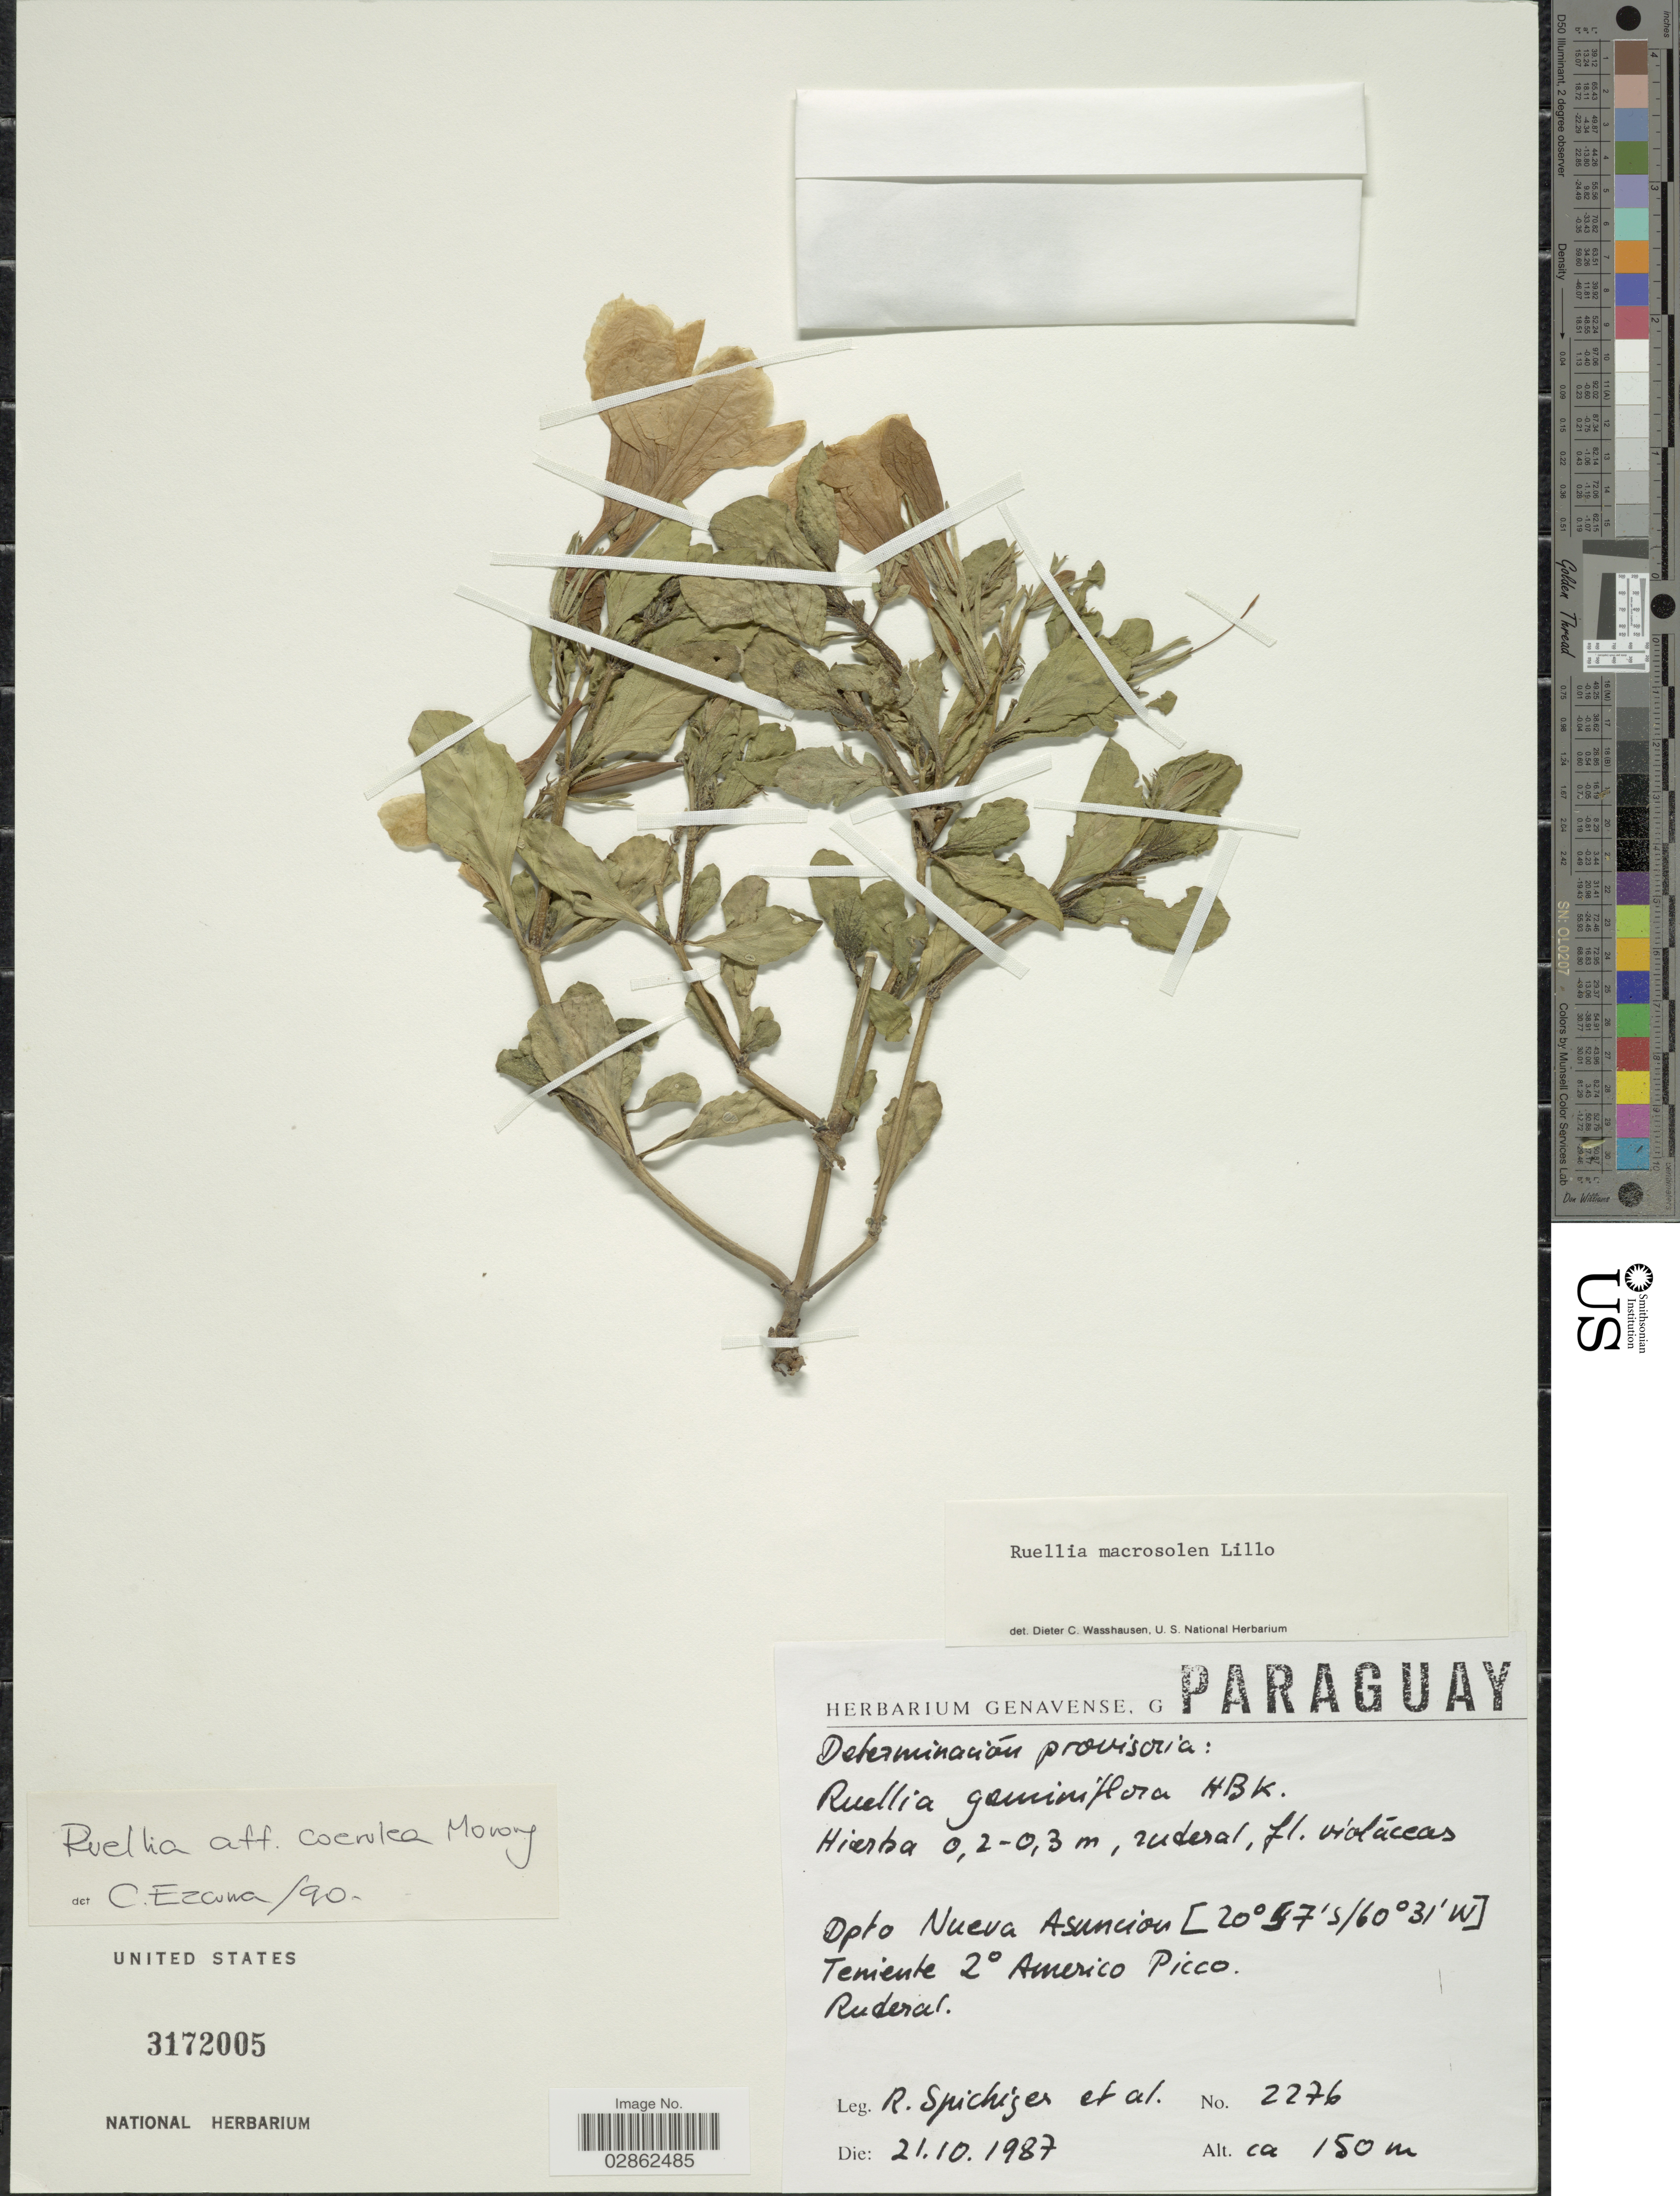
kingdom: Plantae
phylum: Tracheophyta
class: Magnoliopsida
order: Lamiales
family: Acanthaceae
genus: Ruellia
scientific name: Ruellia tweediana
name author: Griseb.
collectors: R. Spichiger & et al.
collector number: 2276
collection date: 1987-10-21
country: Paraguay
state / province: Asuncion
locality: Dpto Nueva Asuncion. Teniente 2° Americo Picco.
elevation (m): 150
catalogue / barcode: US 3172005